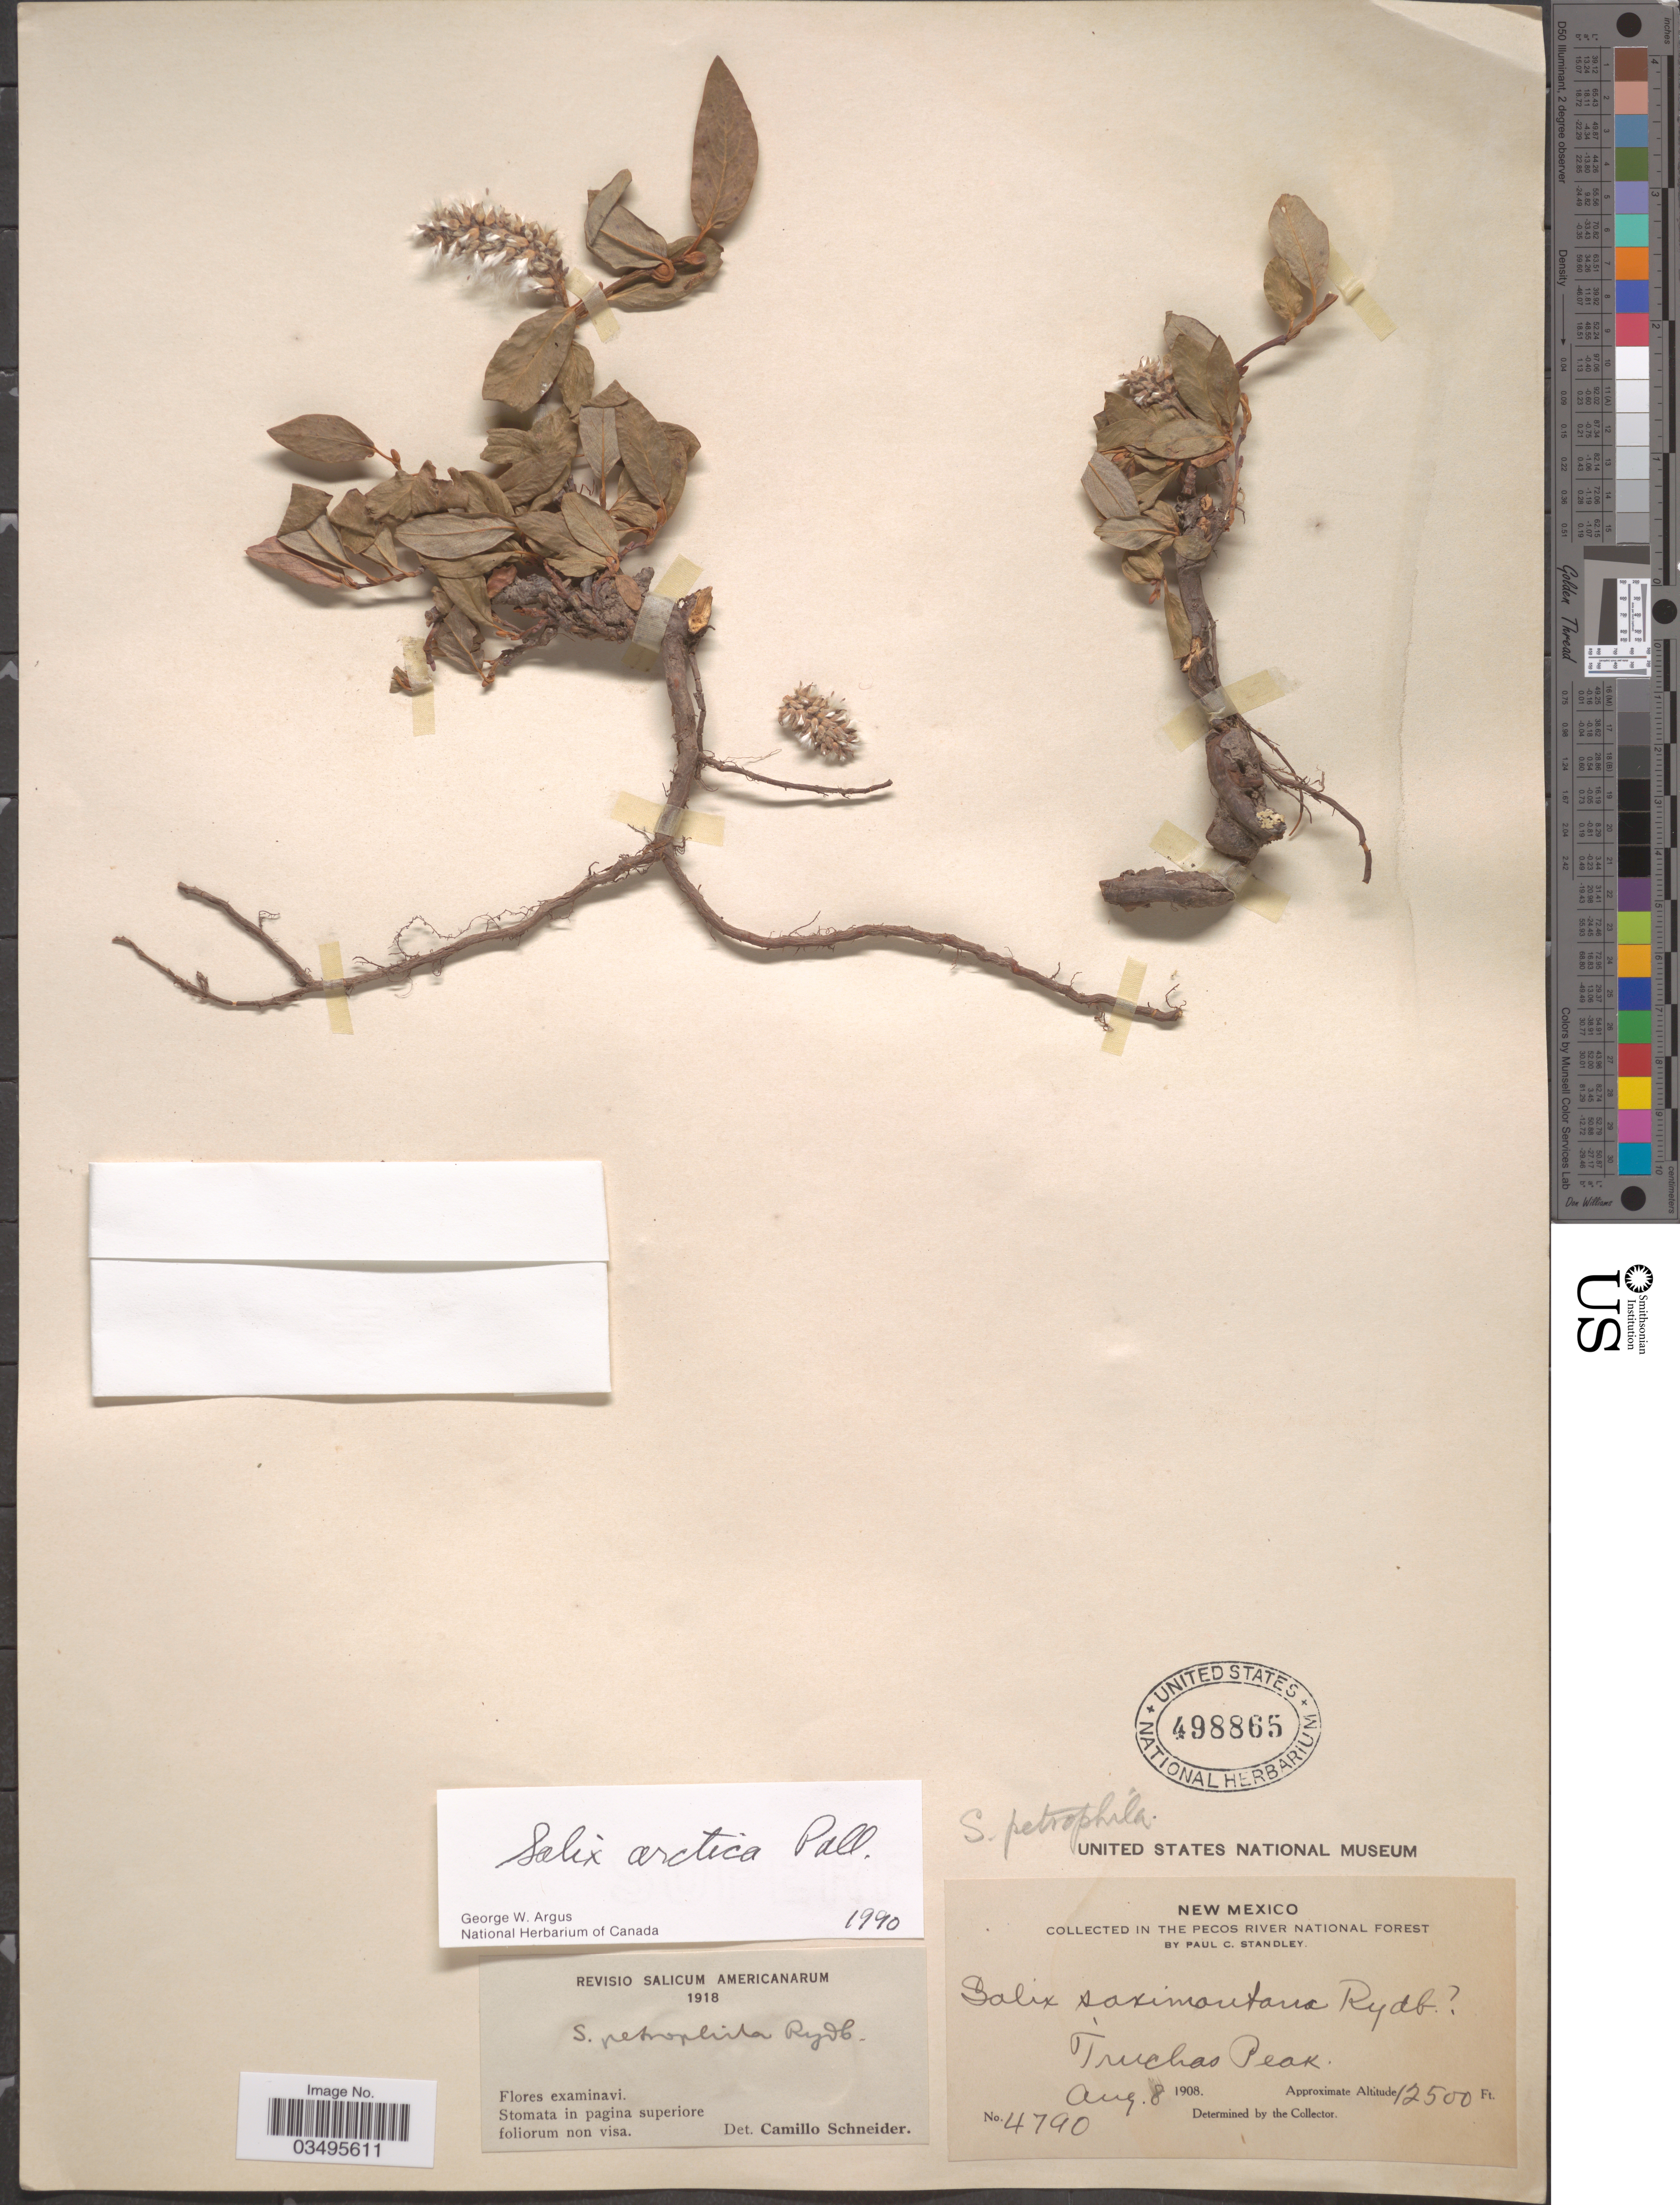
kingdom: Plantae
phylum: Tracheophyta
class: Magnoliopsida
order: Malpighiales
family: Salicaceae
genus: Salix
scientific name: Salix arctica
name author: Pall.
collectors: P. C. Standley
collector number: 4790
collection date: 1908-08-08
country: United States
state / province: New Mexico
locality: In the Pecos River National Forest. Truchas Peak.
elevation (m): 3810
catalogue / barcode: US 498865